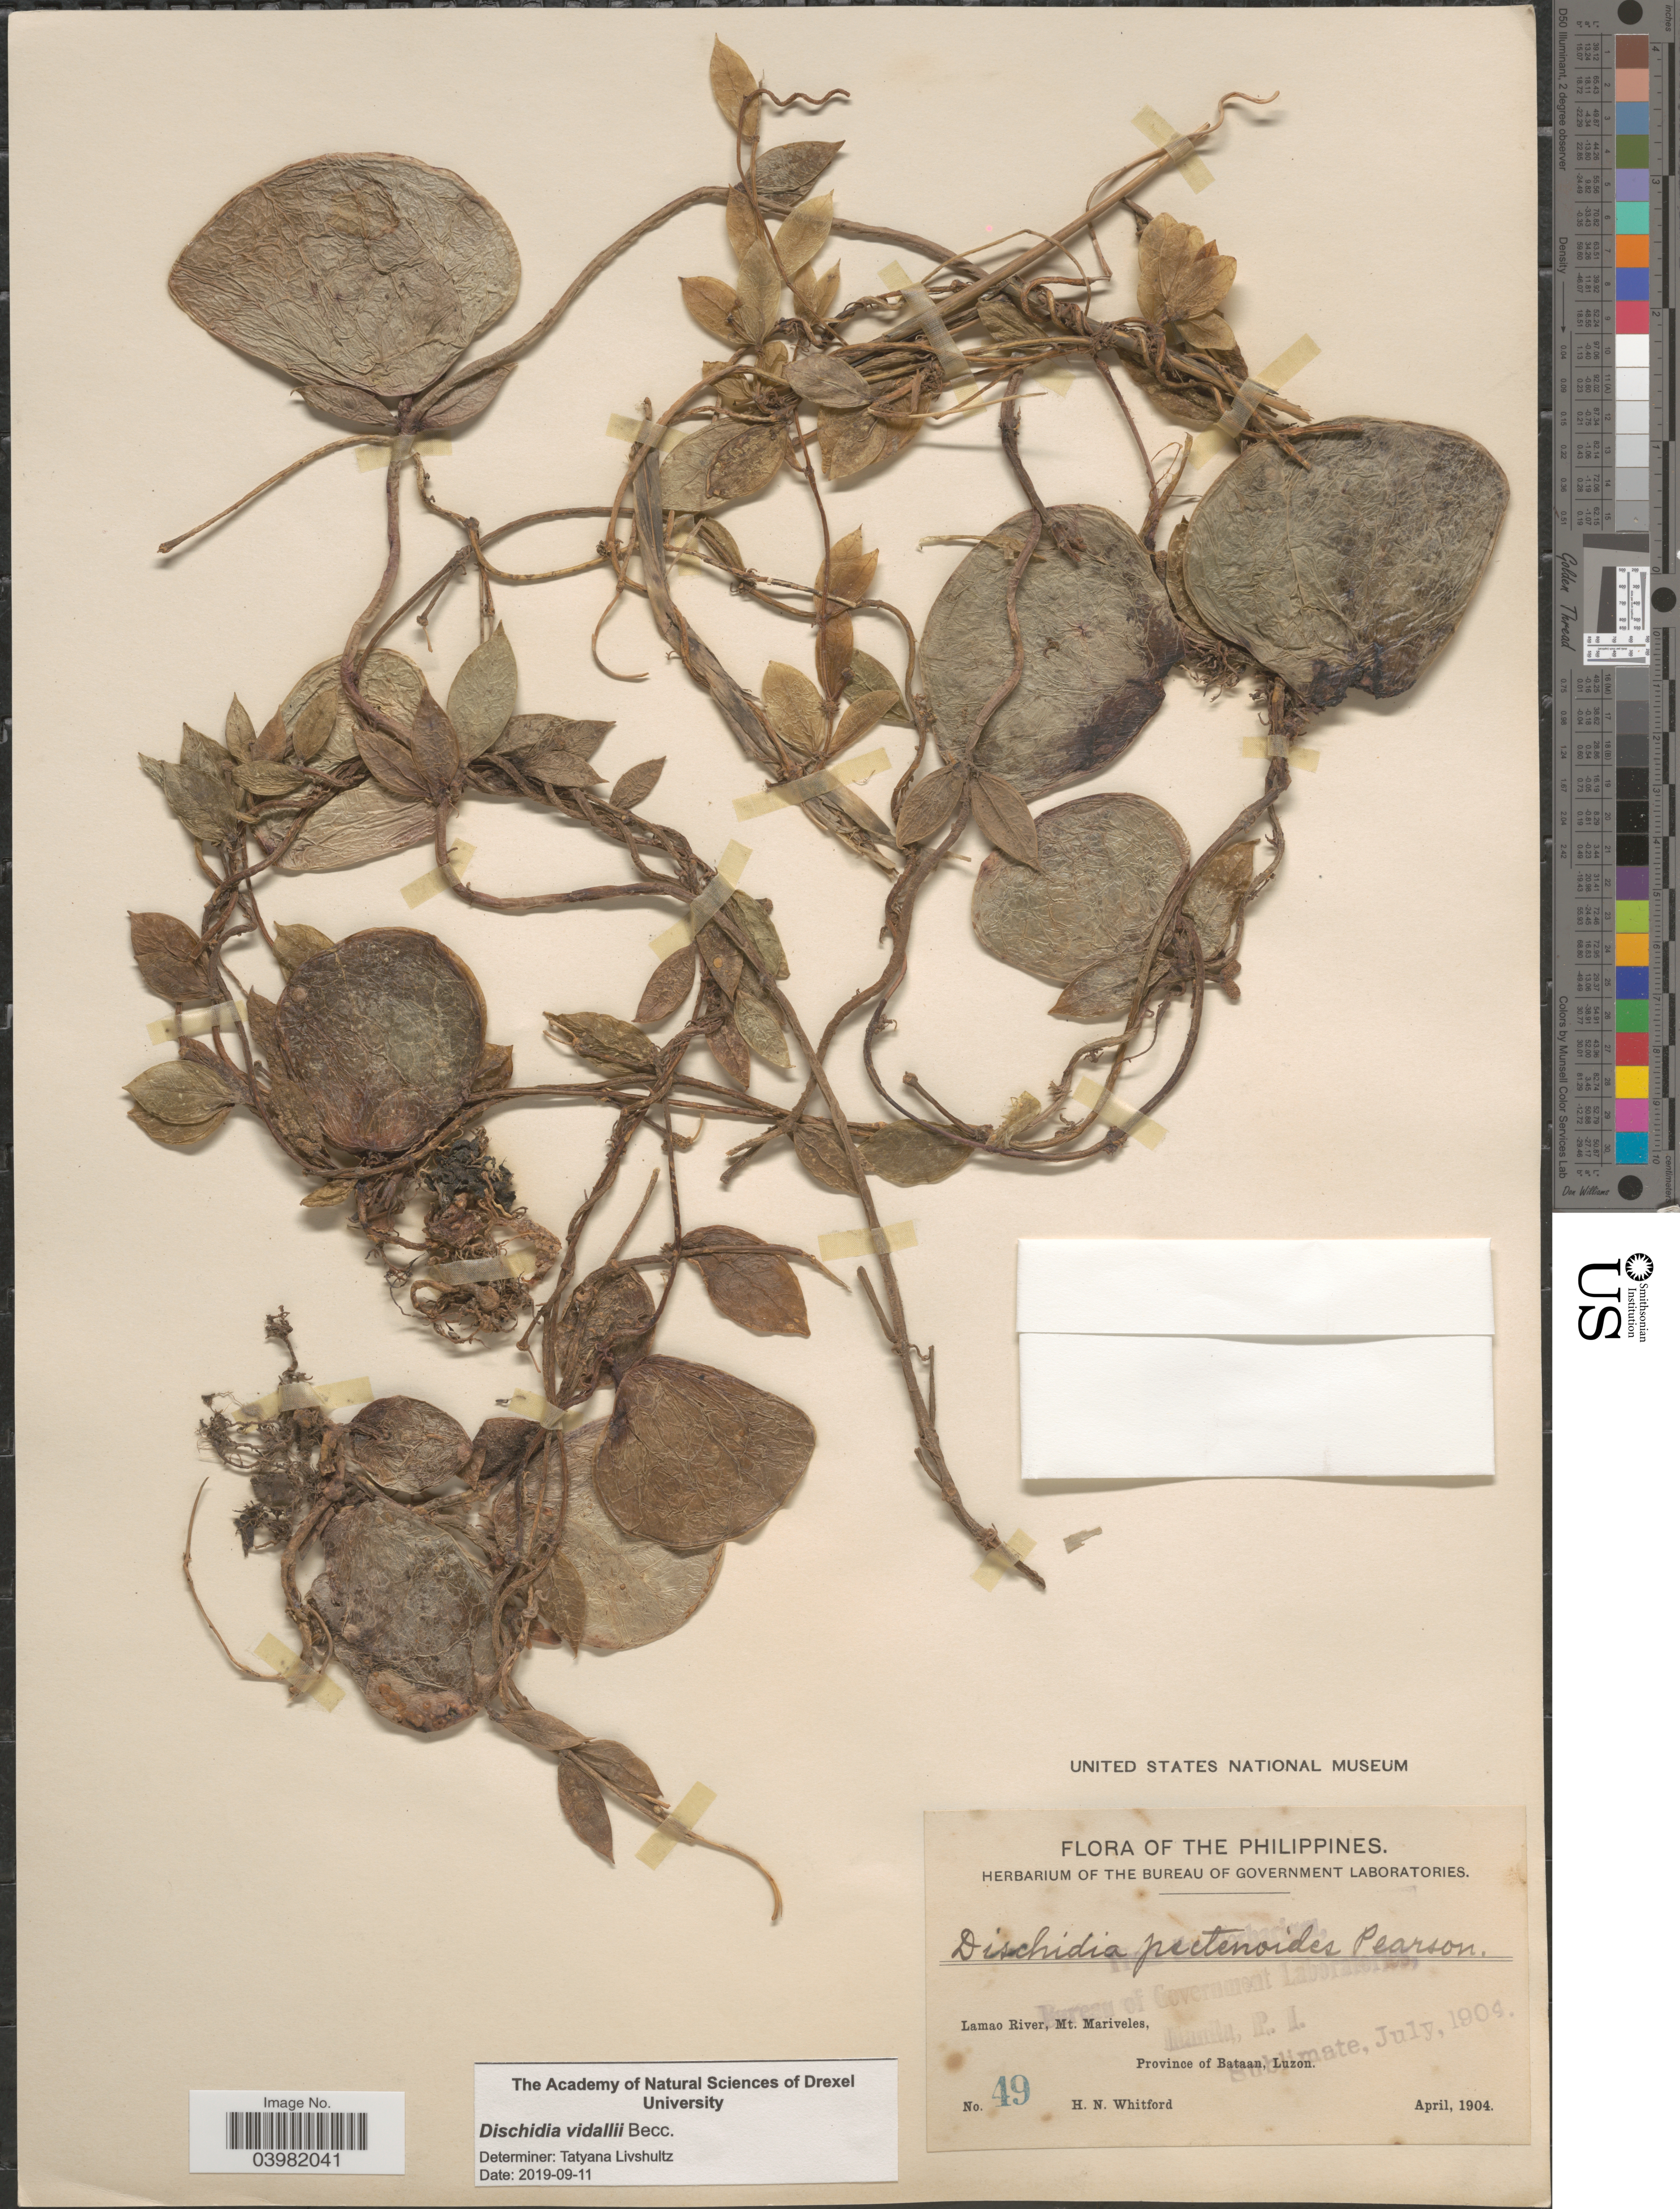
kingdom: Plantae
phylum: Tracheophyta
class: Magnoliopsida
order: Gentianales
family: Apocynaceae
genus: Dischidia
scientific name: Dischidia vidalii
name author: Becc.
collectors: H. N. Whitford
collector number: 49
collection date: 1904-04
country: Philippines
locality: Lamao River, Mt. Mariveles, Province of Bataan, Luzon.